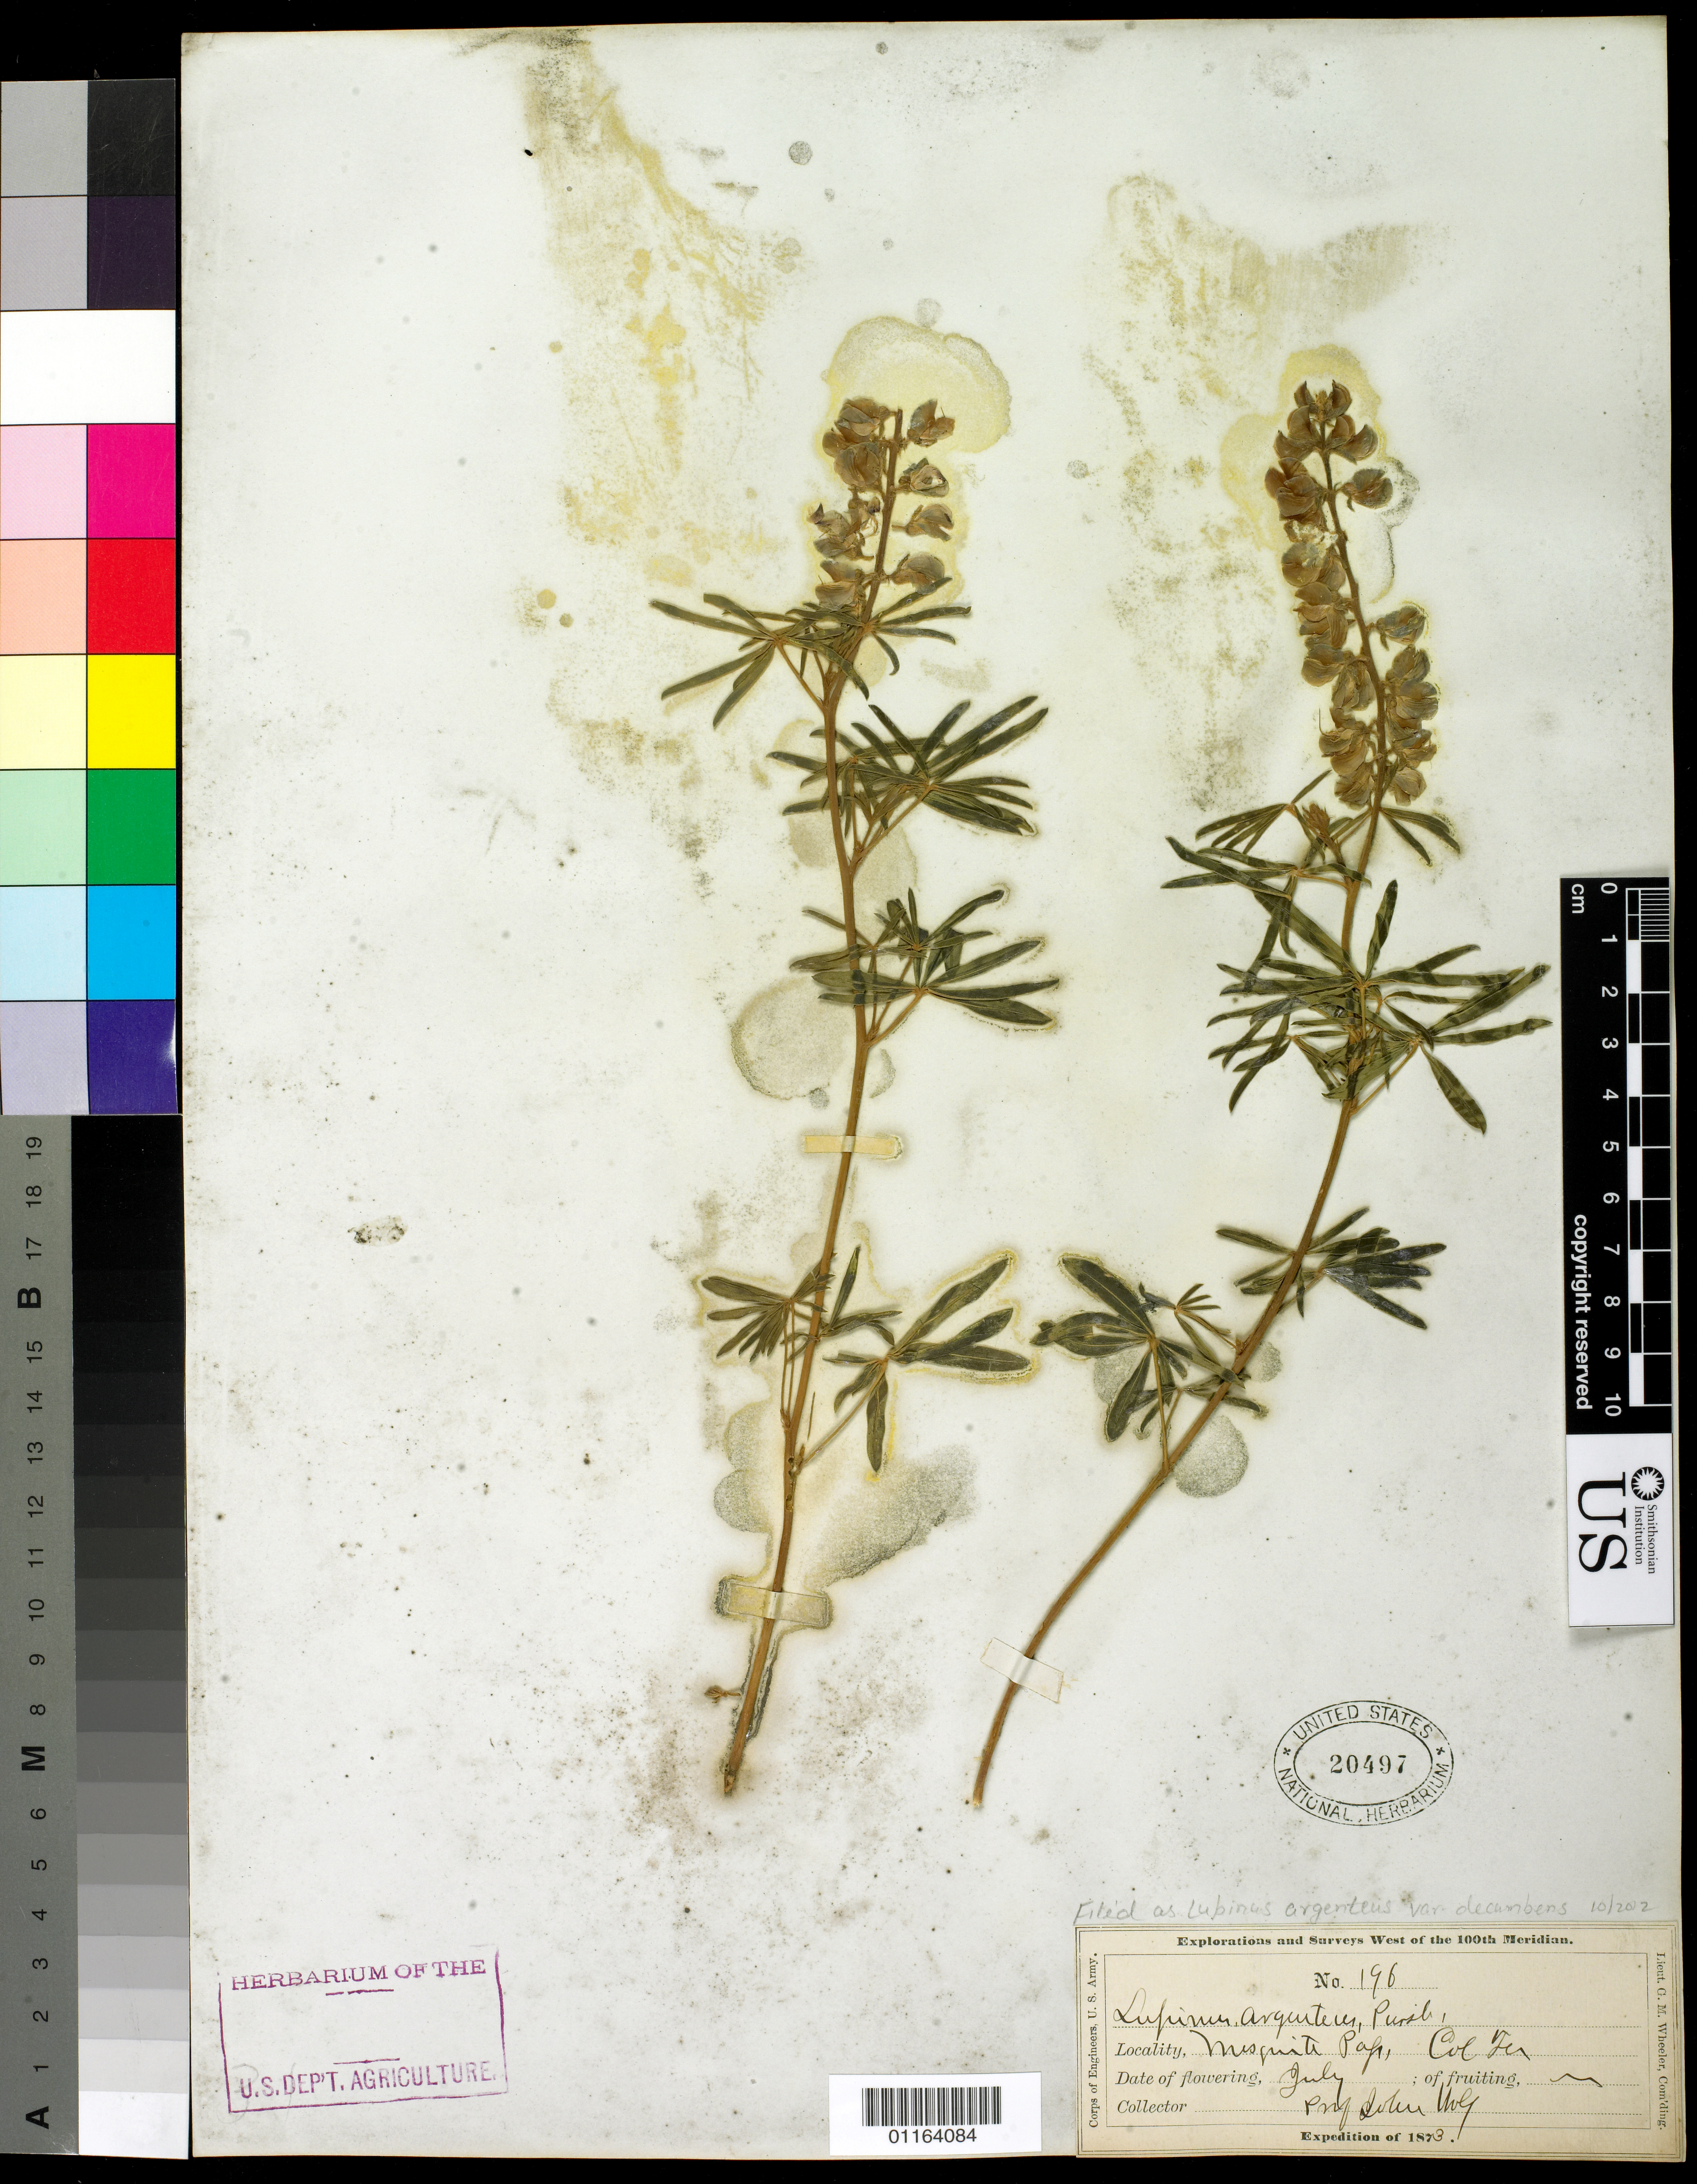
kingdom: Plantae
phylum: Tracheophyta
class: Magnoliopsida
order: Fabales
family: Fabaceae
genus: Lupinus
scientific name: Lupinus decumbens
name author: Torr.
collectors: J. Wolf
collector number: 198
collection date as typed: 1873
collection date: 1873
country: United States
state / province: Colorado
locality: Mesquite Pap.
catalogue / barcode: US 20497